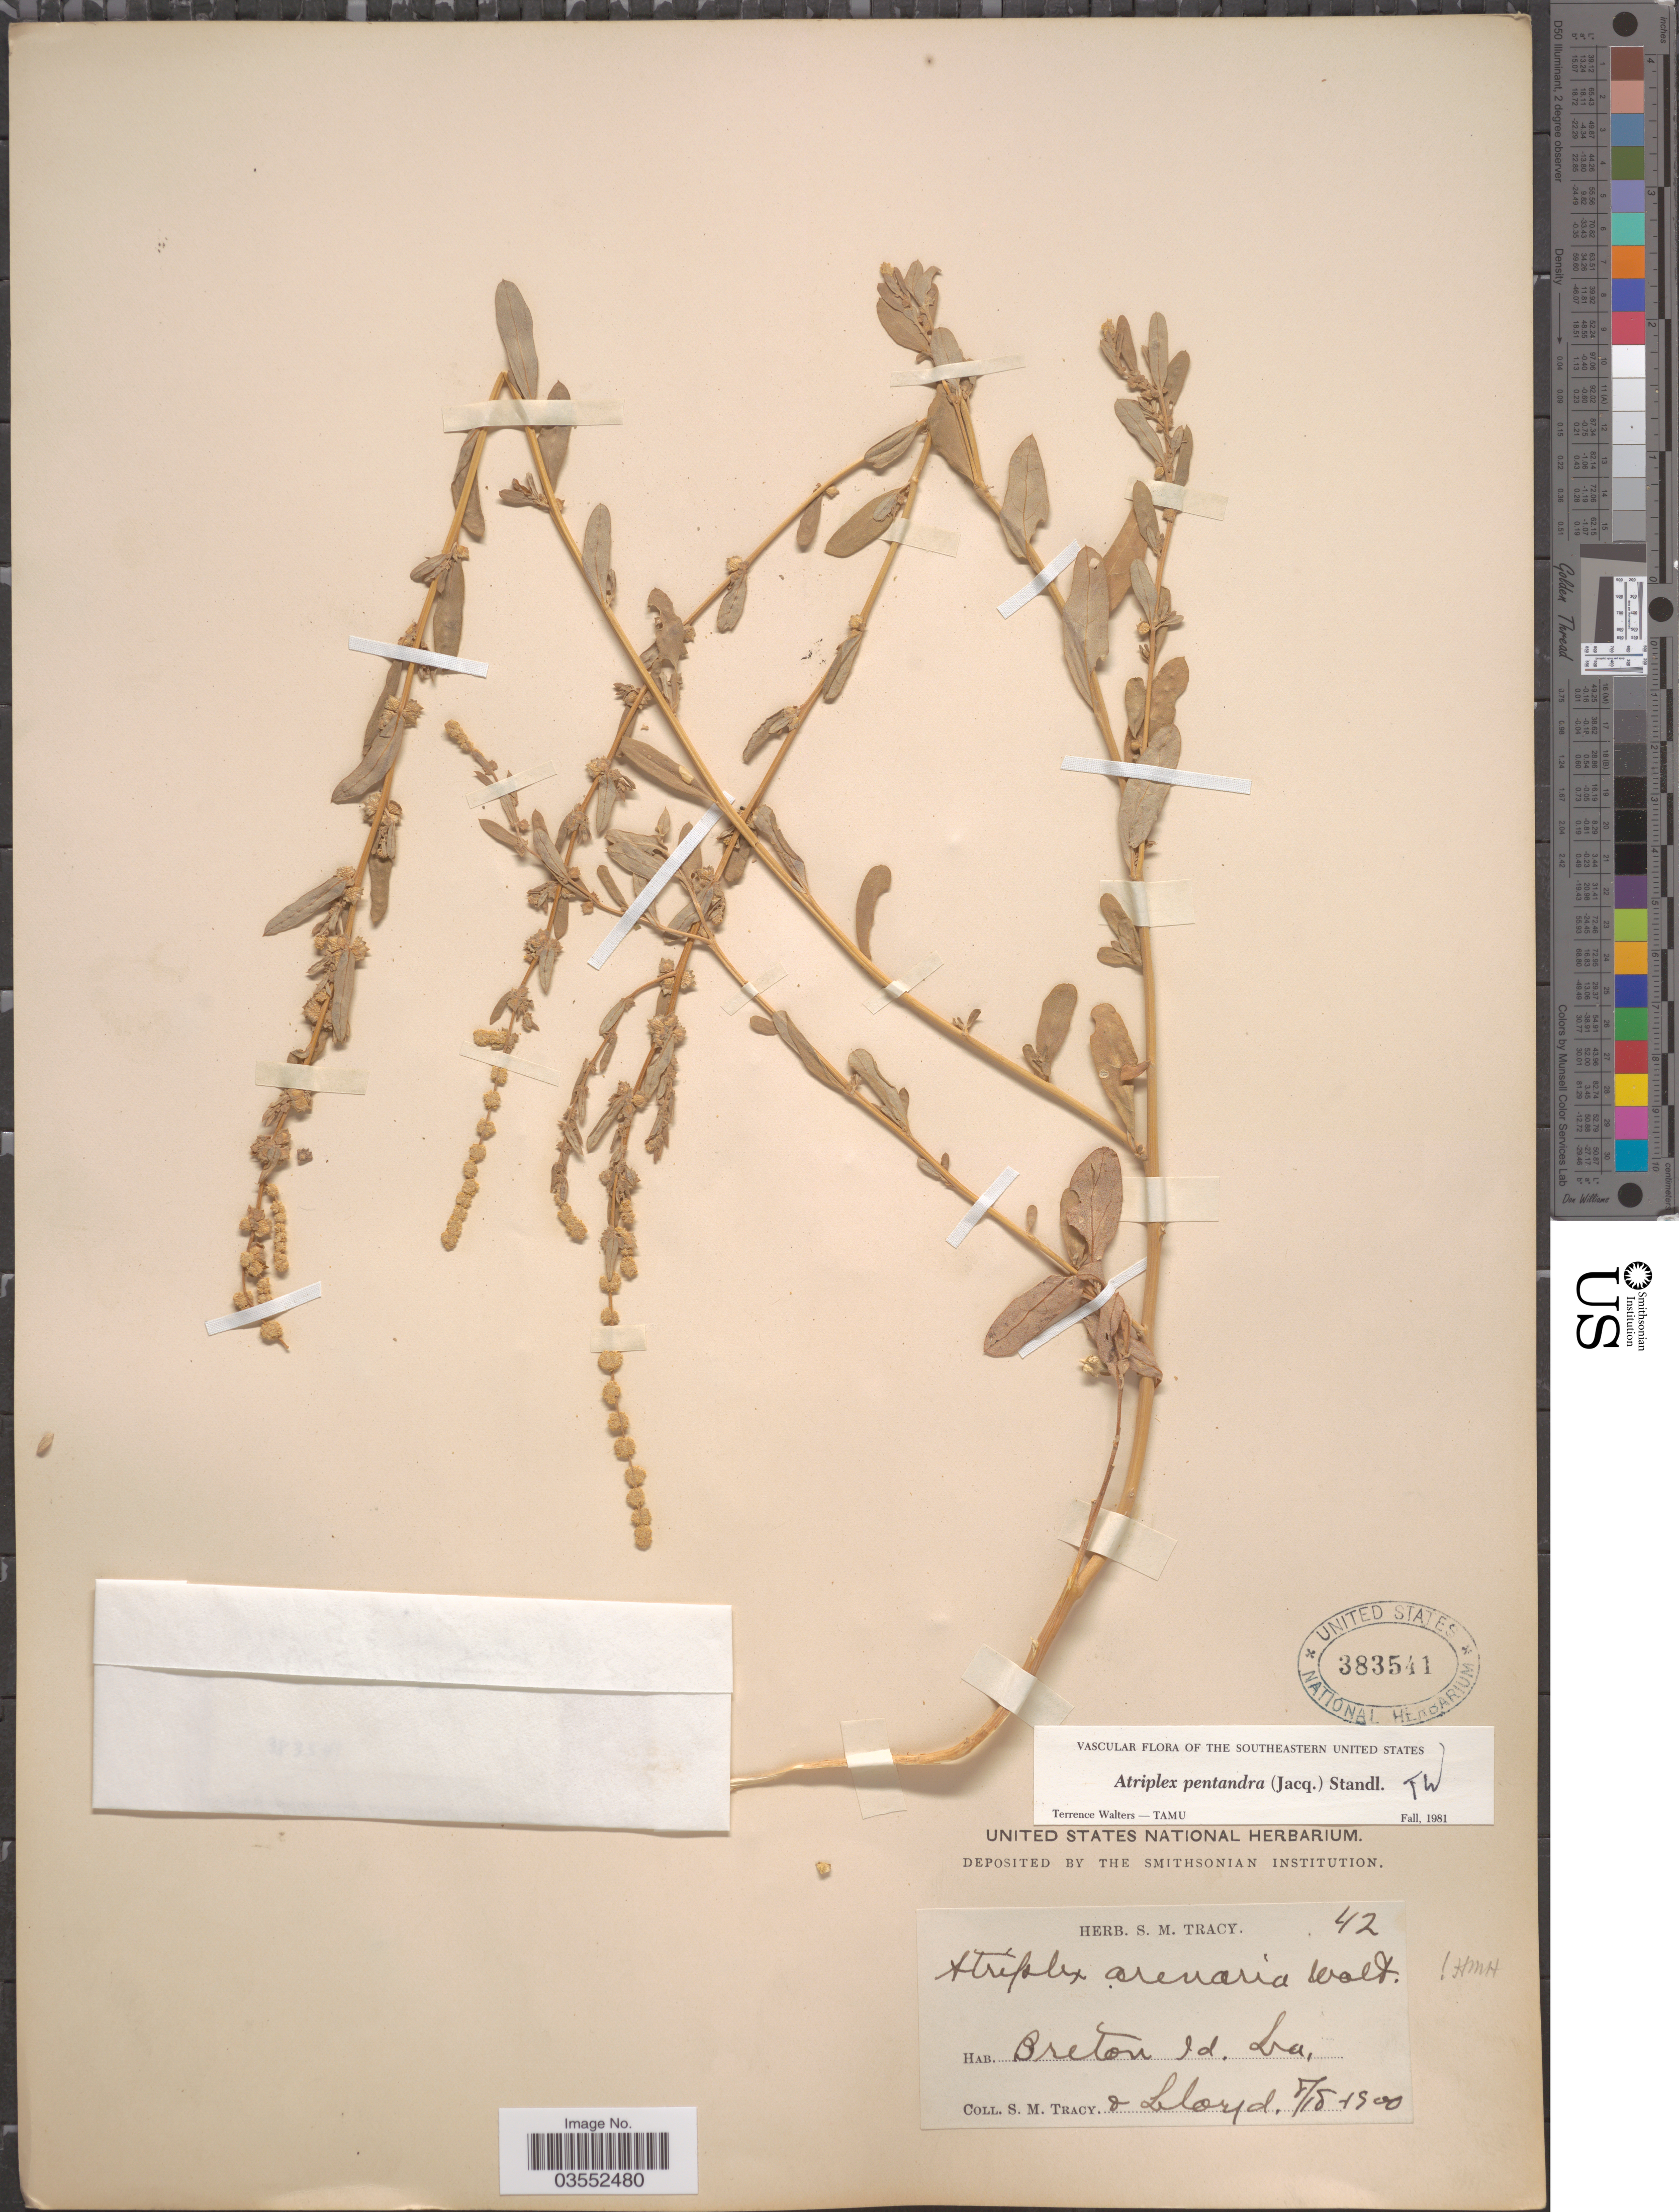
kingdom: Plantae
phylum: Tracheophyta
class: Magnoliopsida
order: Caryophyllales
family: Amaranthaceae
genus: Atriplex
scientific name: Atriplex pentandra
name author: (Jacq.) Standl.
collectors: S. M. Tracy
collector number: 42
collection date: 1900-08-18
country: United States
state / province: Louisiana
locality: Breton Id.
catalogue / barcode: US 383541